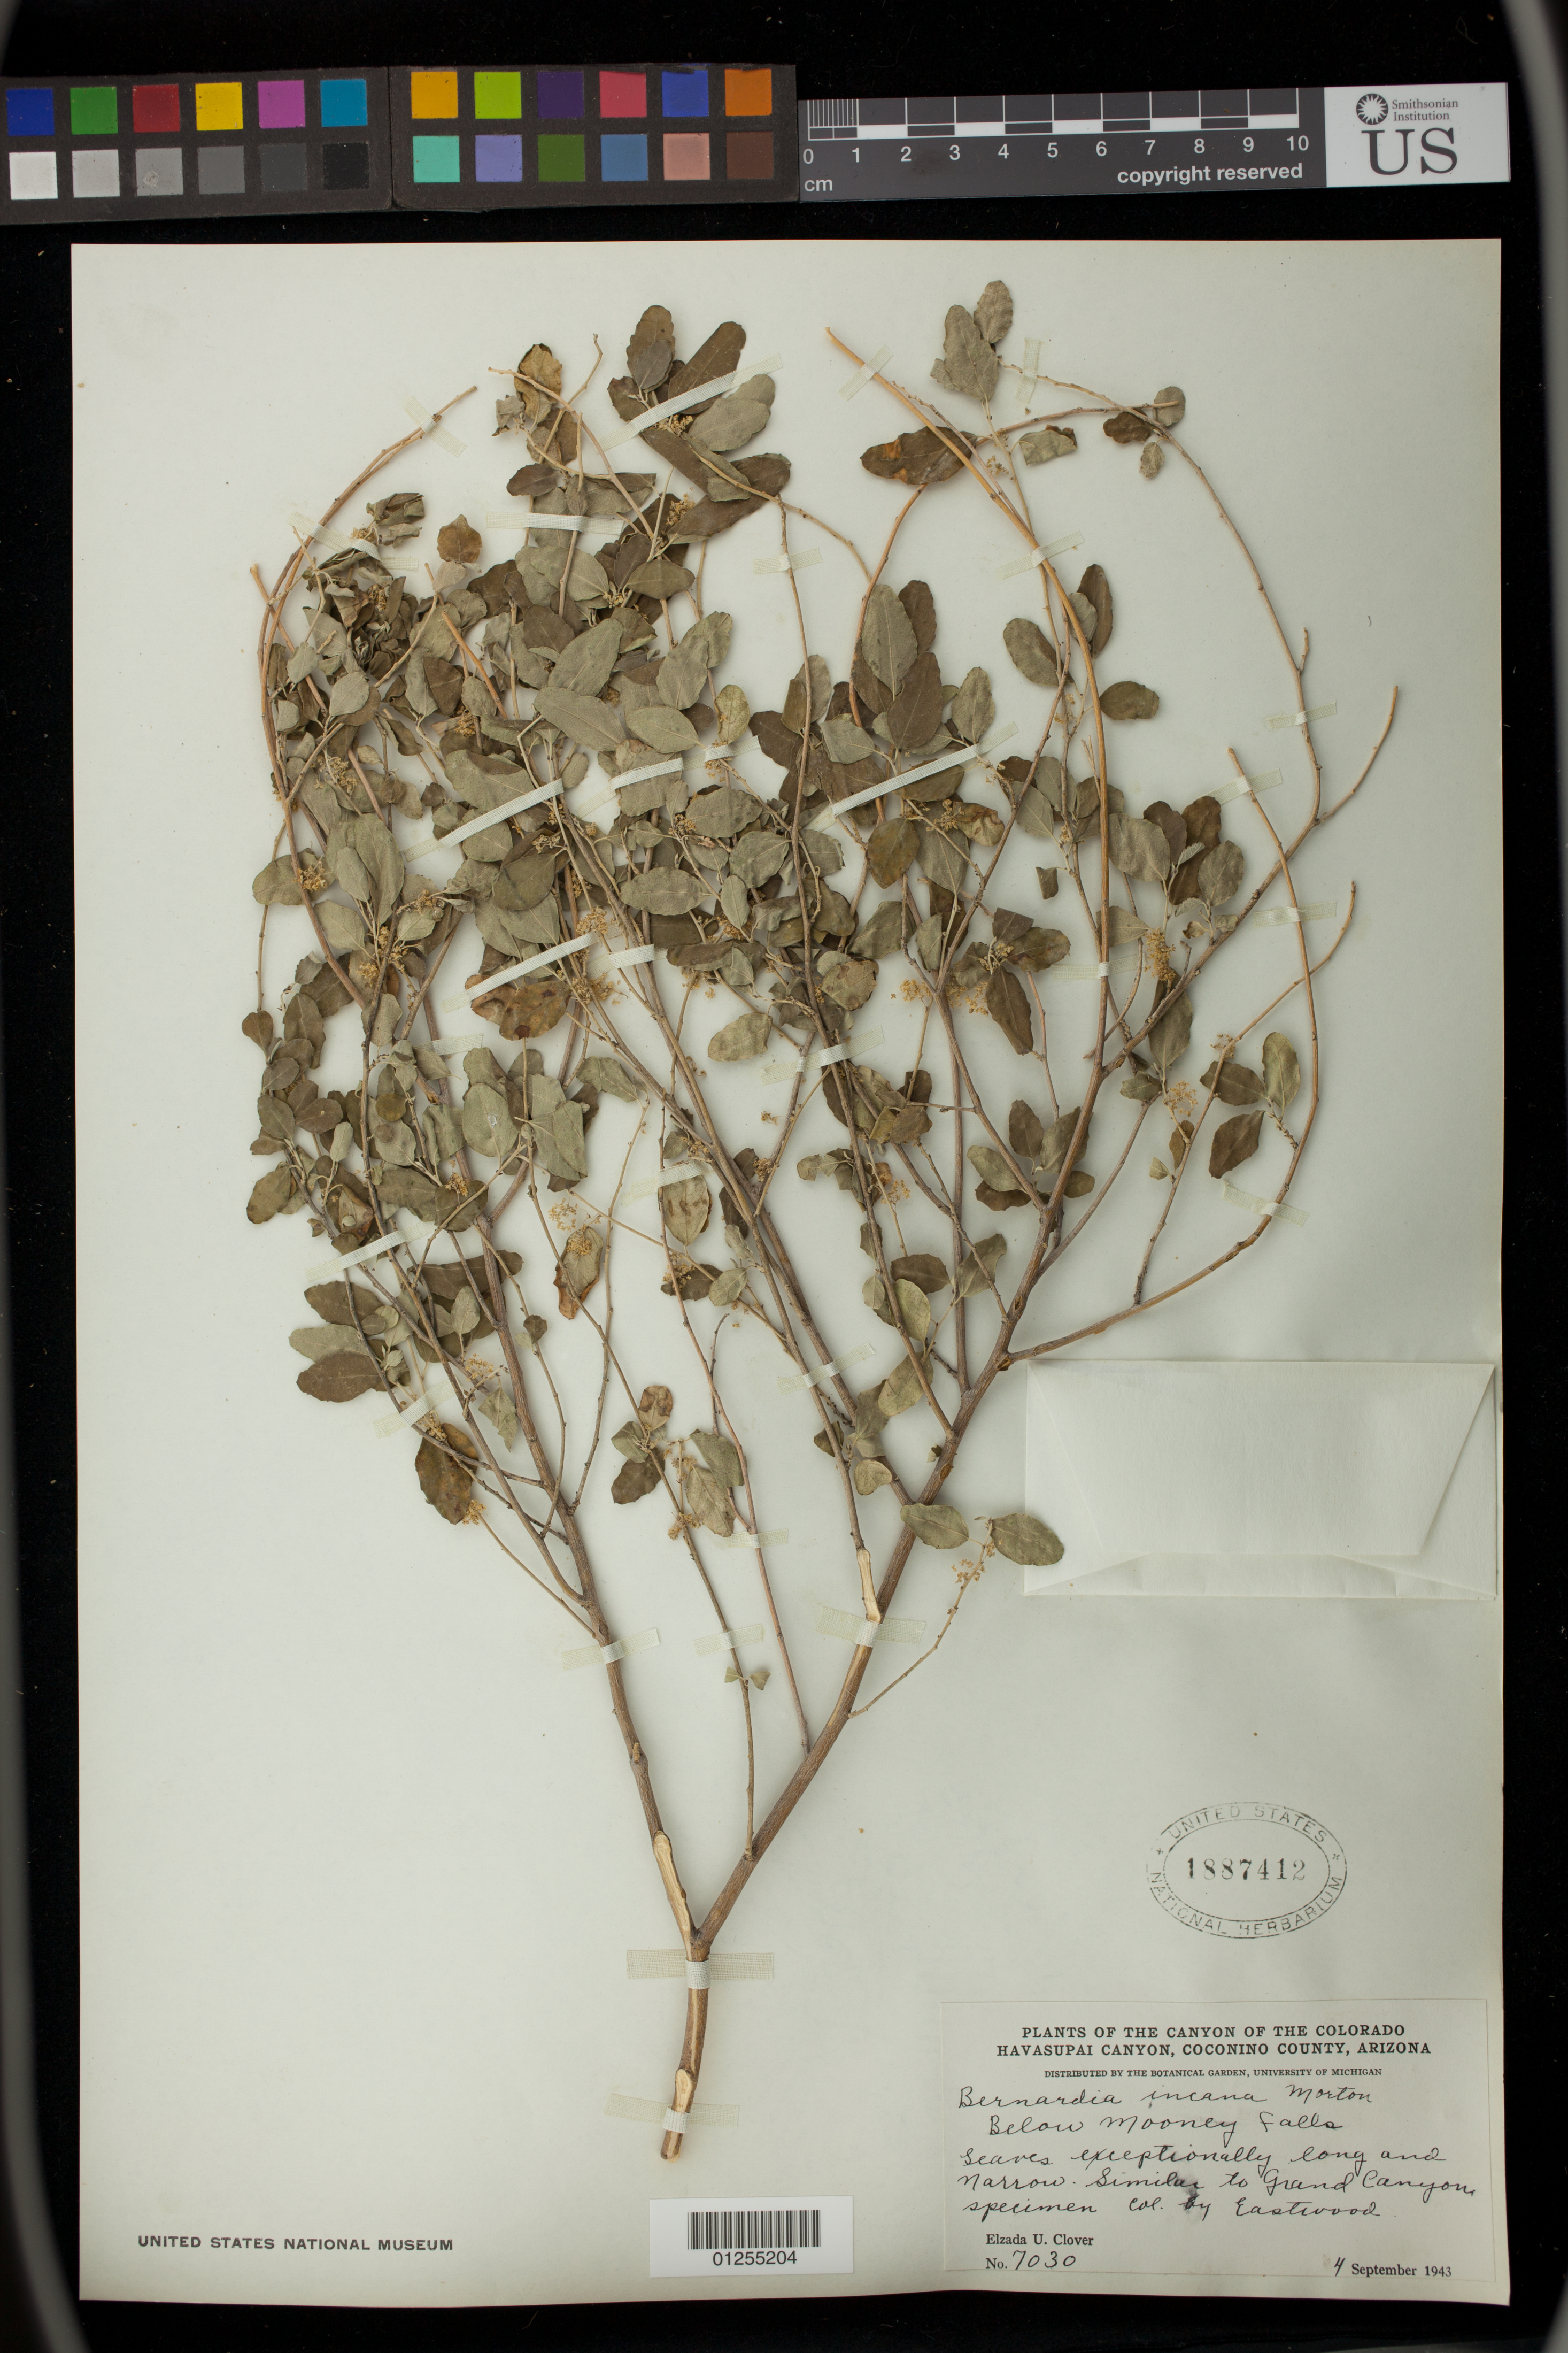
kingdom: Plantae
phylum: Tracheophyta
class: Magnoliopsida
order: Malpighiales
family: Euphorbiaceae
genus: Bernardia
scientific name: Bernardia incana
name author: C.V. Morton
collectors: E. U. Clover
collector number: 7030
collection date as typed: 04 Sep 1943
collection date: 1943-09-04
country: United States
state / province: Arizona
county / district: Coconino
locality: Havasupai canyon, below mooney falls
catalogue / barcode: US 1887412